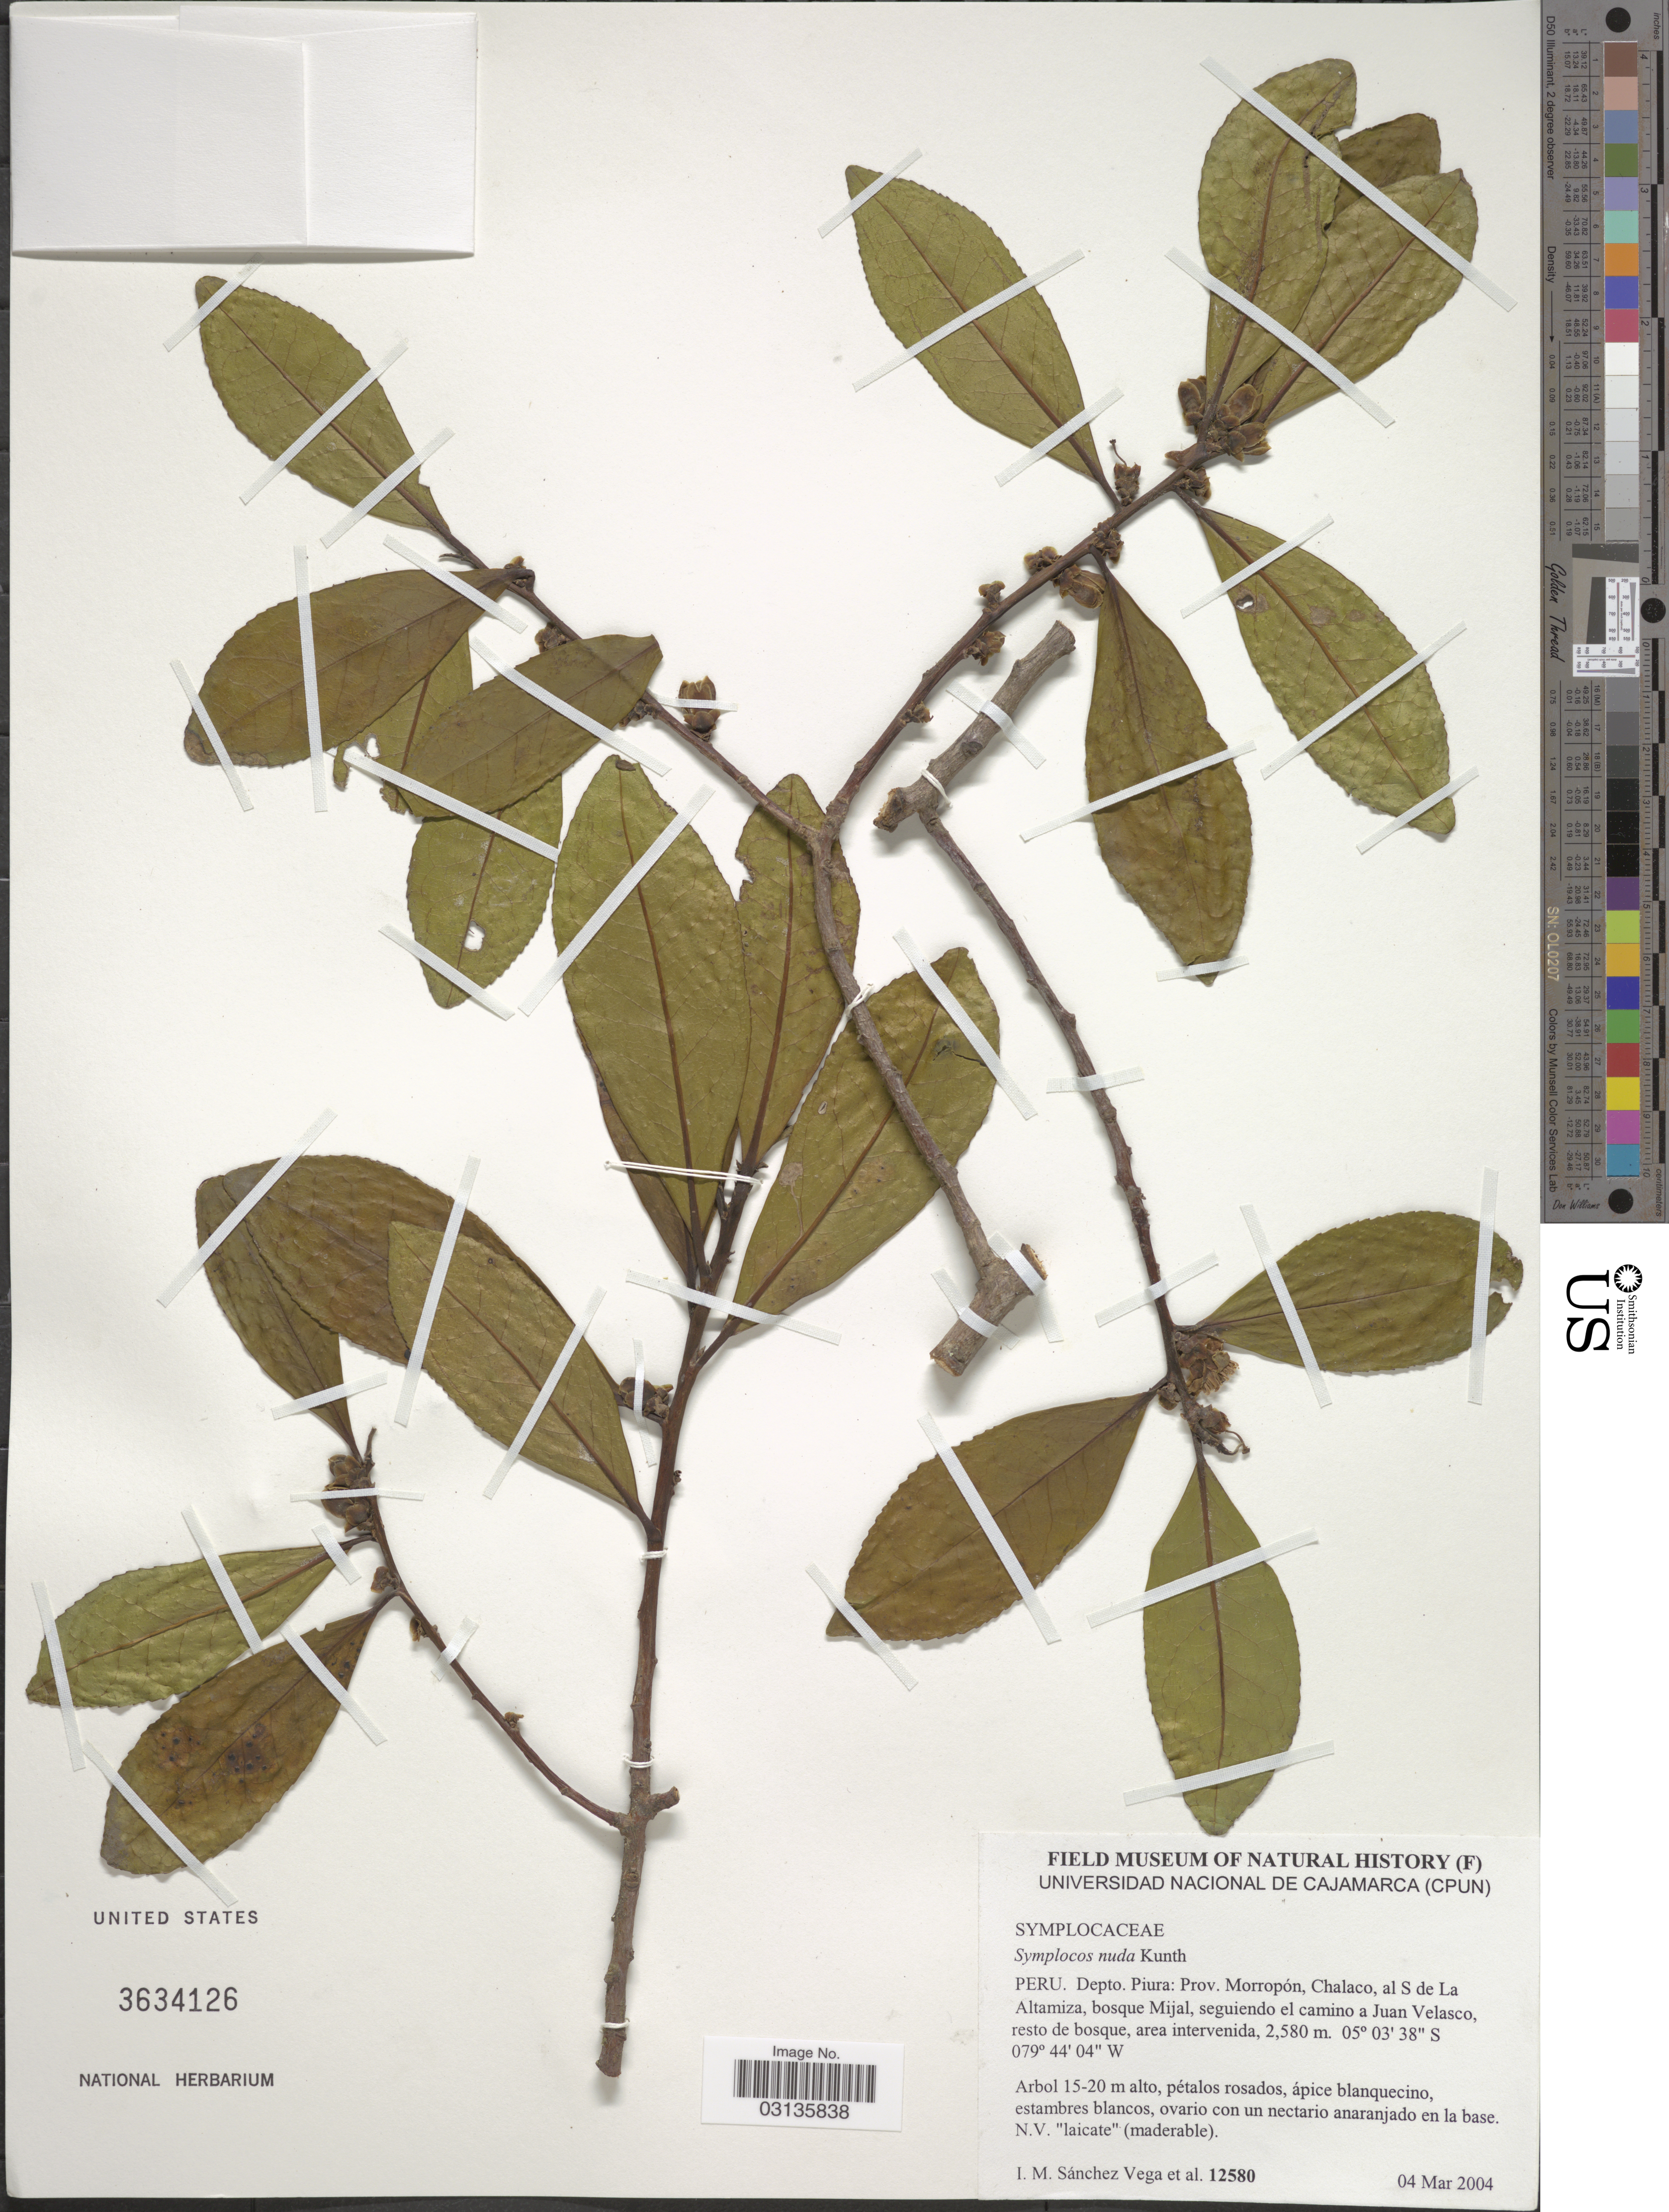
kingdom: Plantae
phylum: Tracheophyta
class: Magnoliopsida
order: Ericales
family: Symplocaceae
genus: Symplocos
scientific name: Symplocos nuda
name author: Bonpl.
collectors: I. M. Sánchez Vega & et al.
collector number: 12580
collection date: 2004-03-04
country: Peru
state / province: Piura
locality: Depto. Piura: Prov. Morropón, Chalaco, al S de La Altamiza, bosque Mijal, seguiendo el camino a Juan Velasco.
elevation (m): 2580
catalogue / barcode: US 3634126